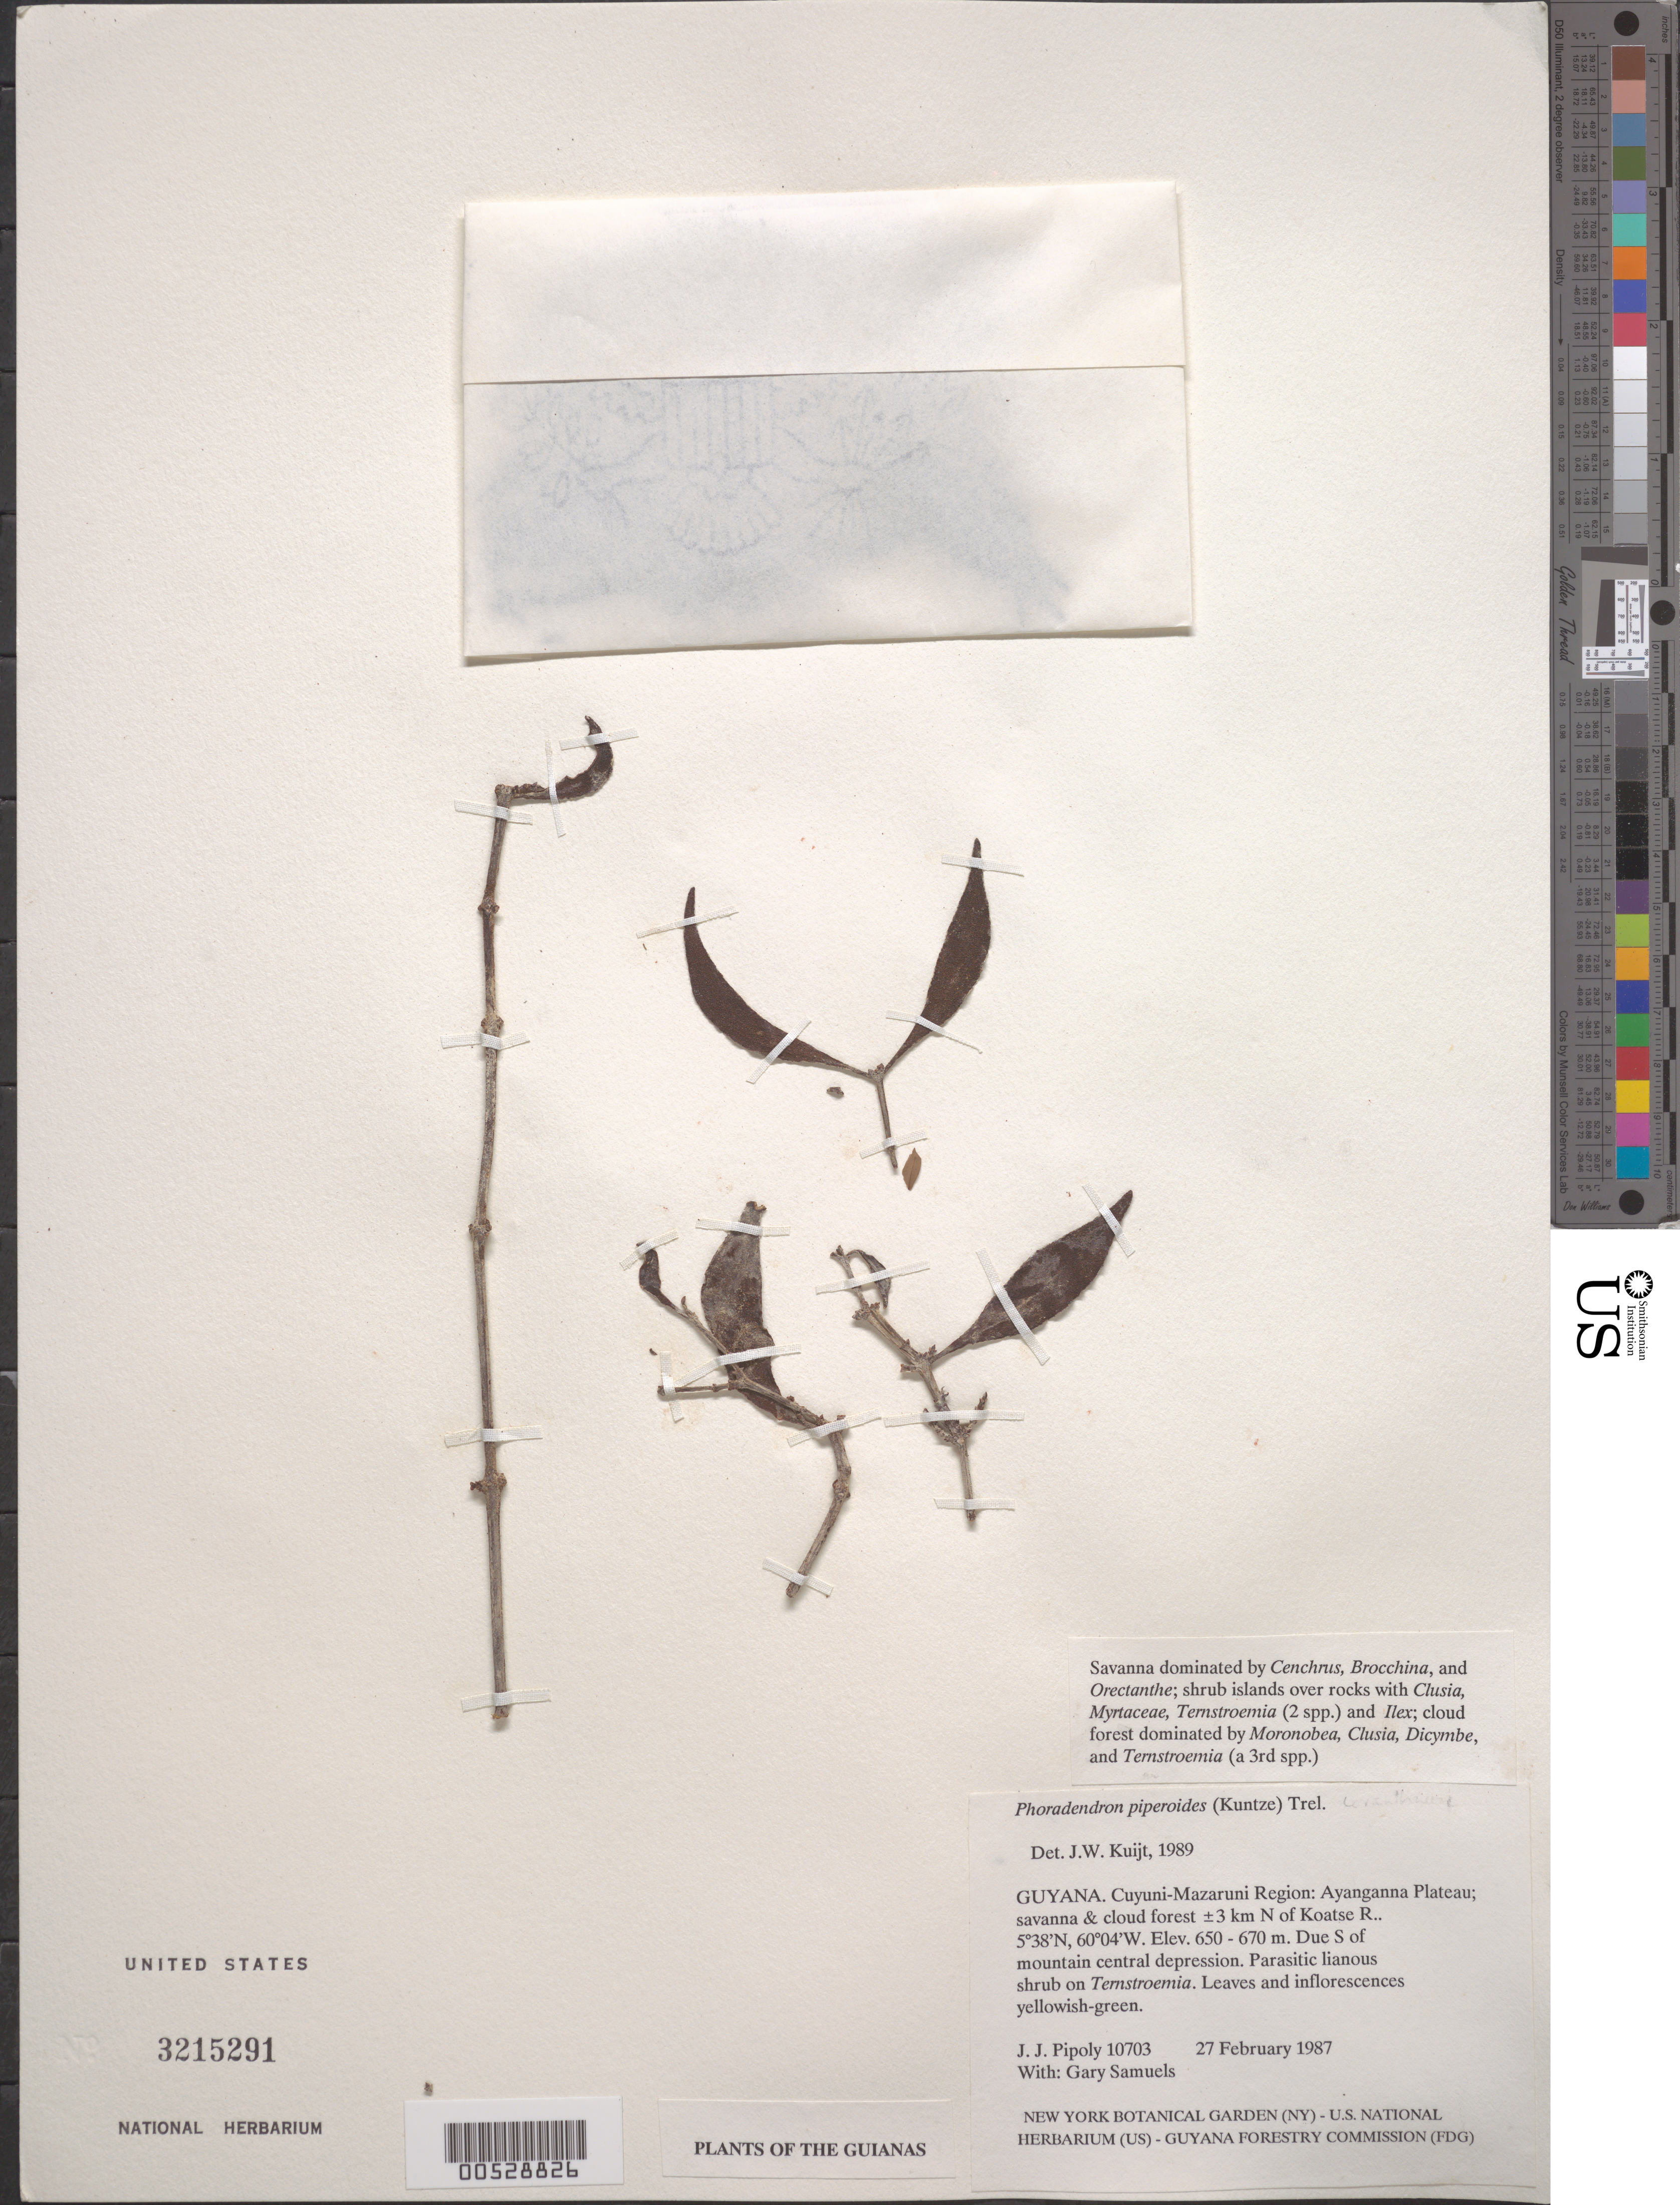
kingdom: Plantae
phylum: Tracheophyta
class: Magnoliopsida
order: Santalales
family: Viscaceae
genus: Phoradendron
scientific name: Phoradendron piperoides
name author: (Kunth) Trel.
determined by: Kuijt, Job, (CANADA)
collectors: J. J. Pipoly & G. Bacchus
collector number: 10703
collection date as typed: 27 February 1987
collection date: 1987-02-27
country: Guyana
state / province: Cuyuni-Mazaruni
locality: Ayanganna Plateau; ±3 km N of Koatse R, due S of mountain central depression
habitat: Savanna and cloud forest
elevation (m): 650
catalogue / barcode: US 3215291